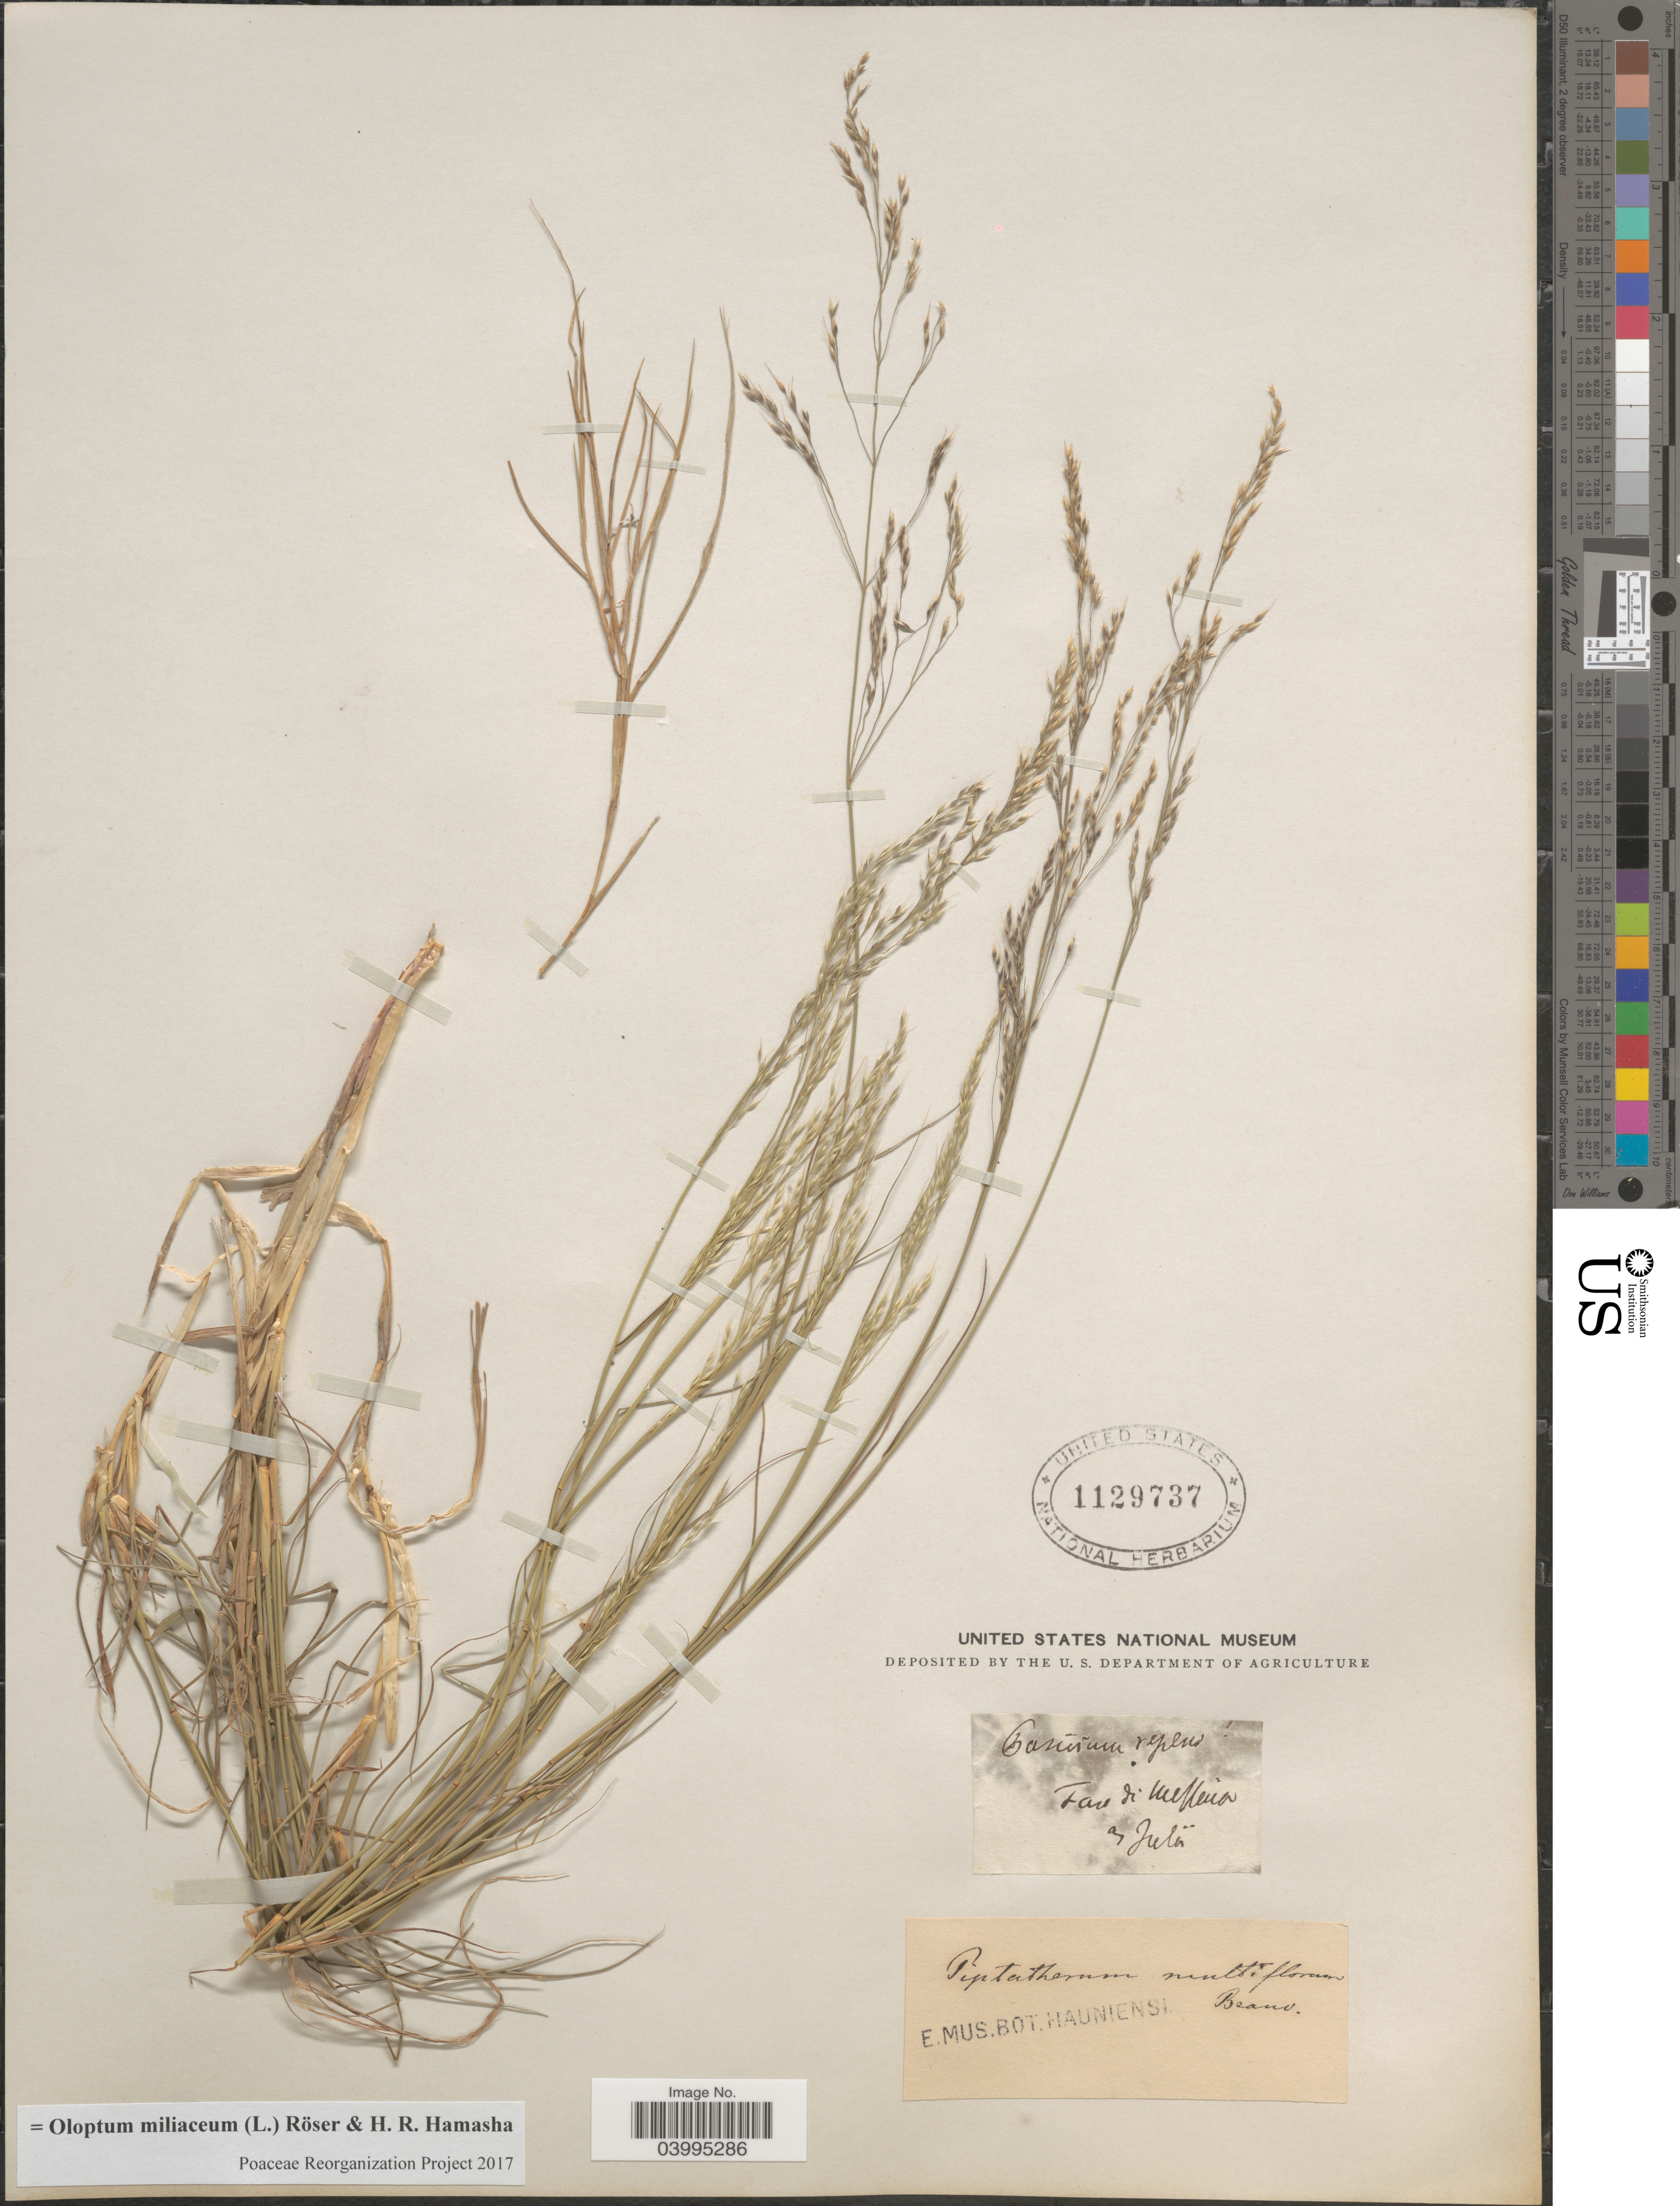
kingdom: Plantae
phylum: Tracheophyta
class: Liliopsida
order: Poales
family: Poaceae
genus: Oloptum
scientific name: Oloptum miliaceum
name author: Röser & H. R. Hamasha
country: Italy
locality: Faro di Messina.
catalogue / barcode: US 1129737